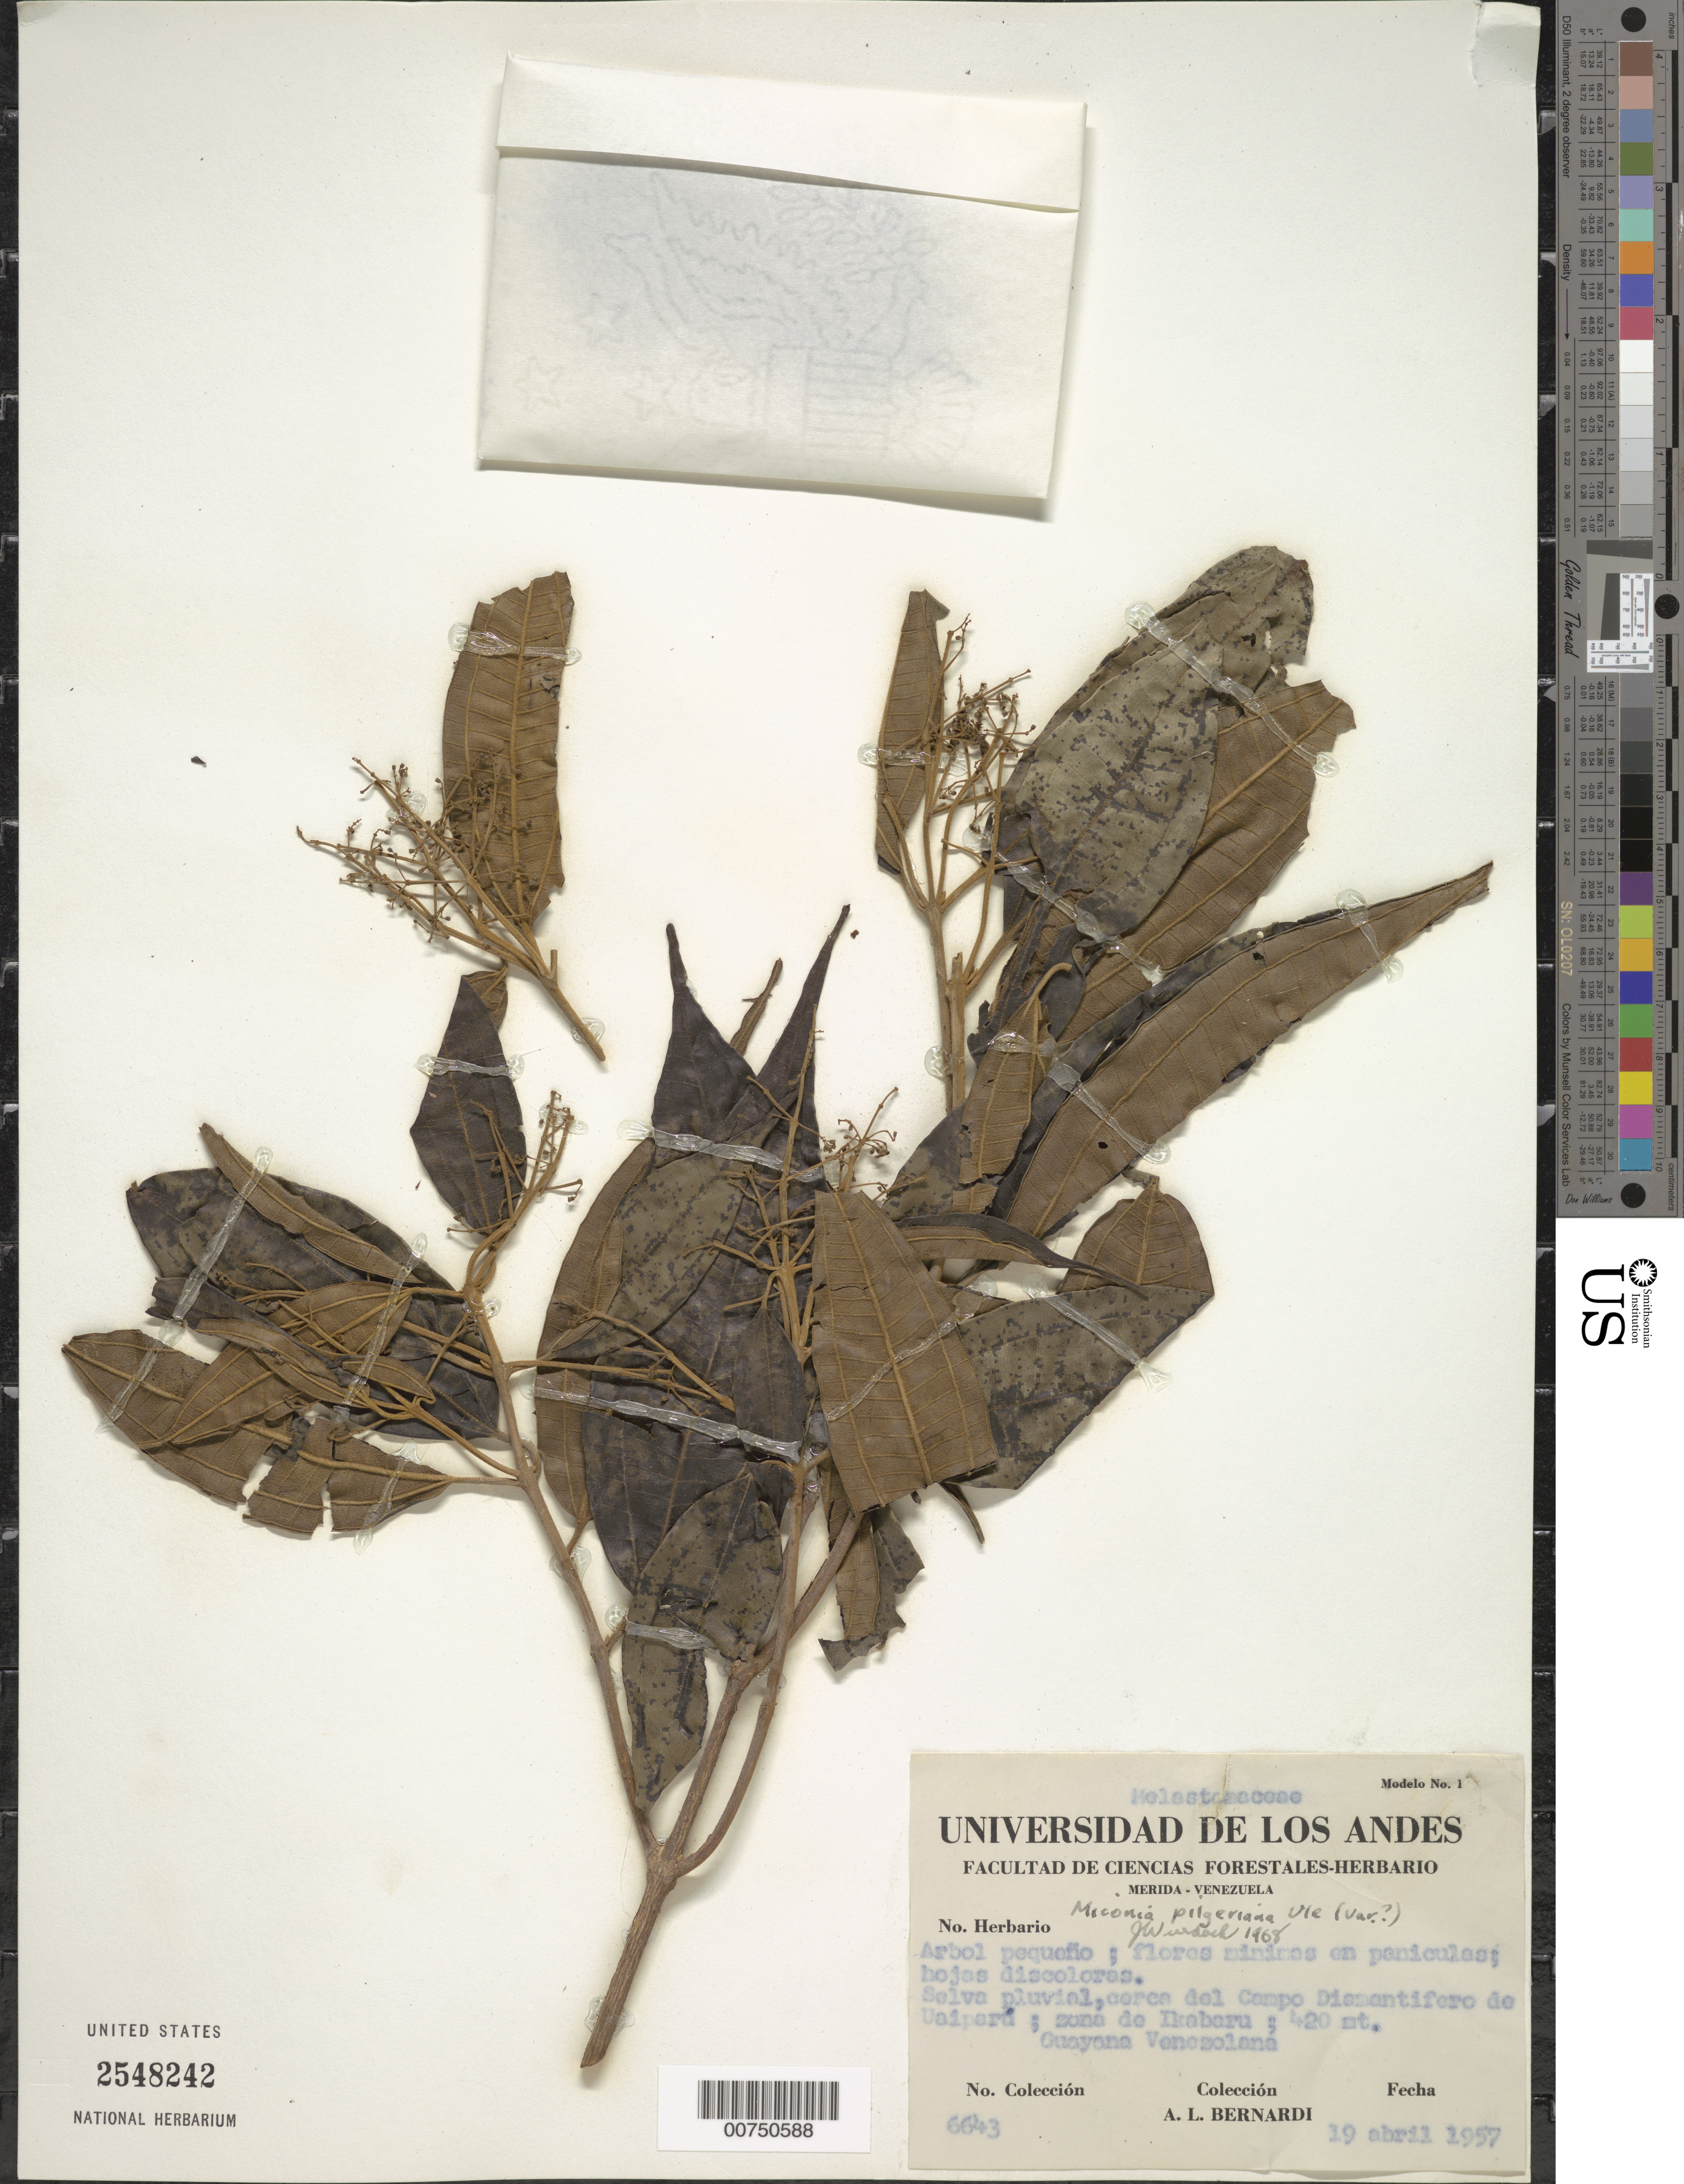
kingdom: Plantae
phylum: Tracheophyta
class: Magnoliopsida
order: Myrtales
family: Melastomataceae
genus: Miconia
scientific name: Miconia pilgeriana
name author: Ule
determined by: Wurdack, John J., (US), US (UNITED STATES)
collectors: A. L. Bernardi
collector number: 6643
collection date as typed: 19-Apr-57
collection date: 1957-04-19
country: Venezuela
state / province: Bolívar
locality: Campo Diamantifero de Uaiparu, region de Ikebaru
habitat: Selva pluvial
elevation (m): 420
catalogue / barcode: US 2548242